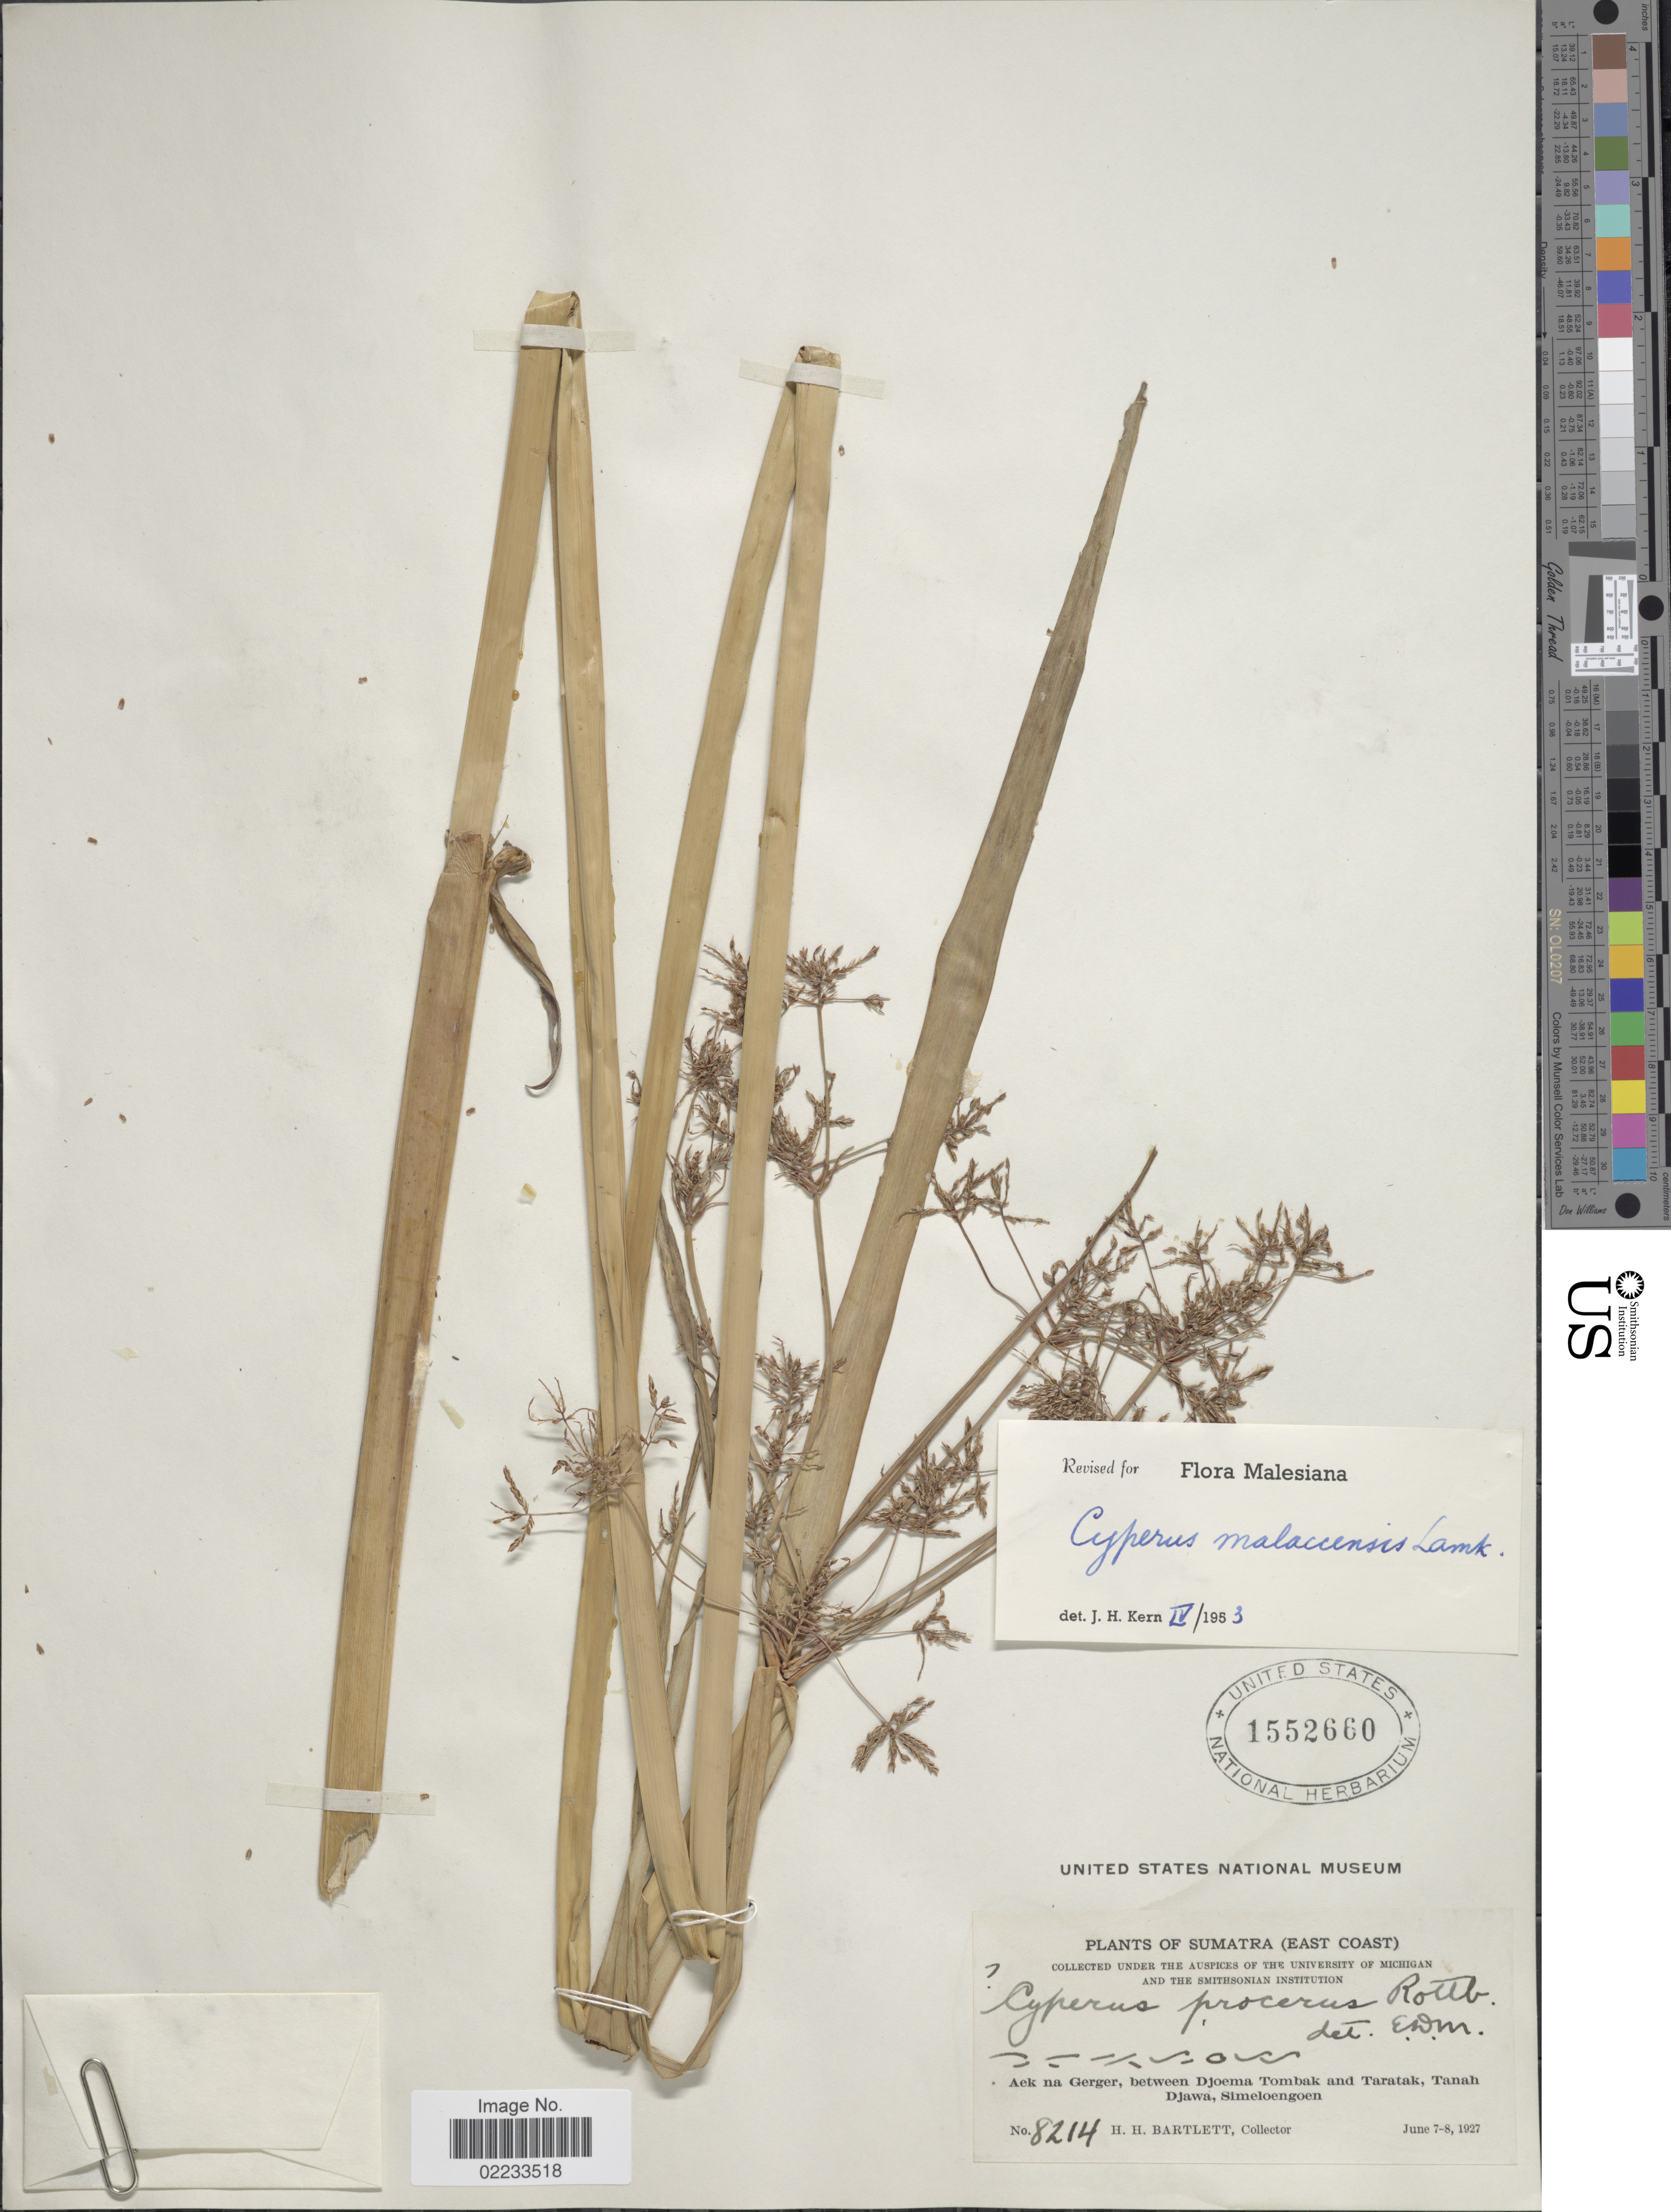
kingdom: Plantae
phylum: Tracheophyta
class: Liliopsida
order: Poales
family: Cyperaceae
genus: Cyperus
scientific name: Cyperus malaccensis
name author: Lam.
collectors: H. H. Bartlett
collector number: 8214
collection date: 1927-06-07/1927-06-08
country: Indonesia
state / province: Sumatra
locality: East Coast, Aek na Gerger, between Djoema Tombak and Taratak, Tanah Djawa, Simeloengoen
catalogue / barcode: US 1552660